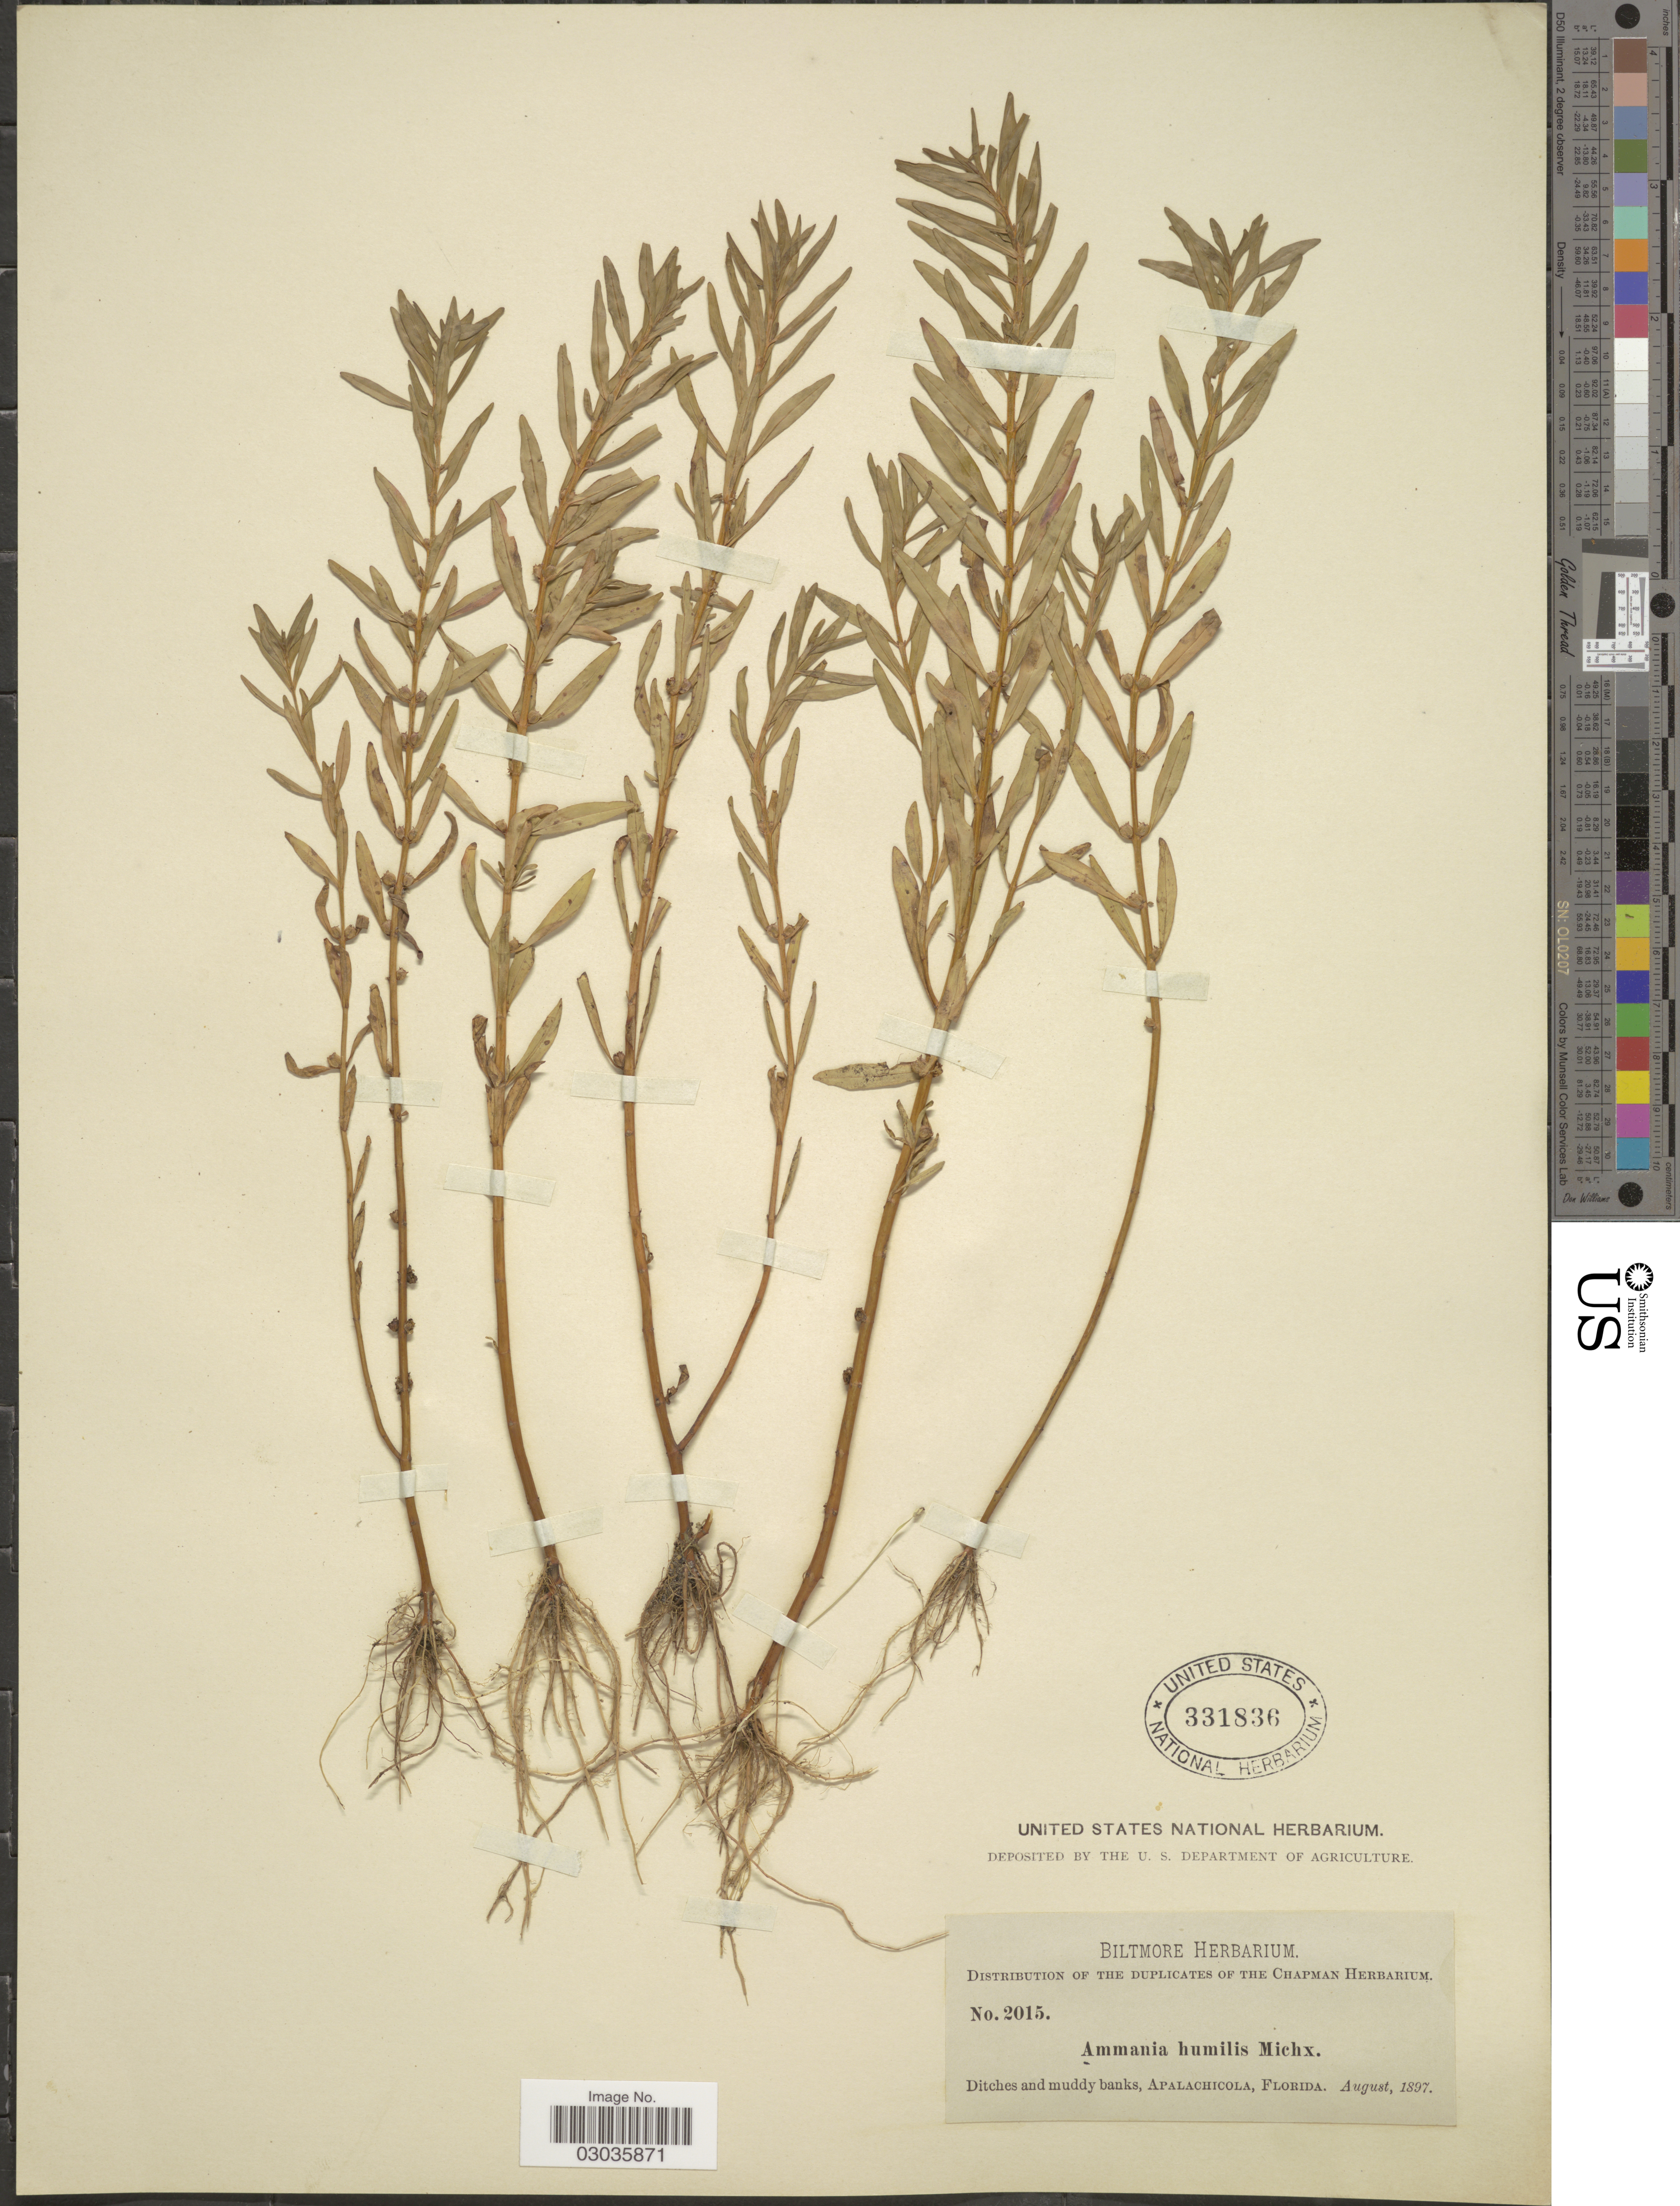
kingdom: Plantae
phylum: Tracheophyta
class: Magnoliopsida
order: Myrtales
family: Lythraceae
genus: Rotala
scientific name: Rotala ramosior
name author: (L.) Koehne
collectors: ex herb. Biltmore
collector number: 2015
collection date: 1897-08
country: United States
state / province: Florida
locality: Ditches and muddy banks, Apalachicola.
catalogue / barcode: US 331836